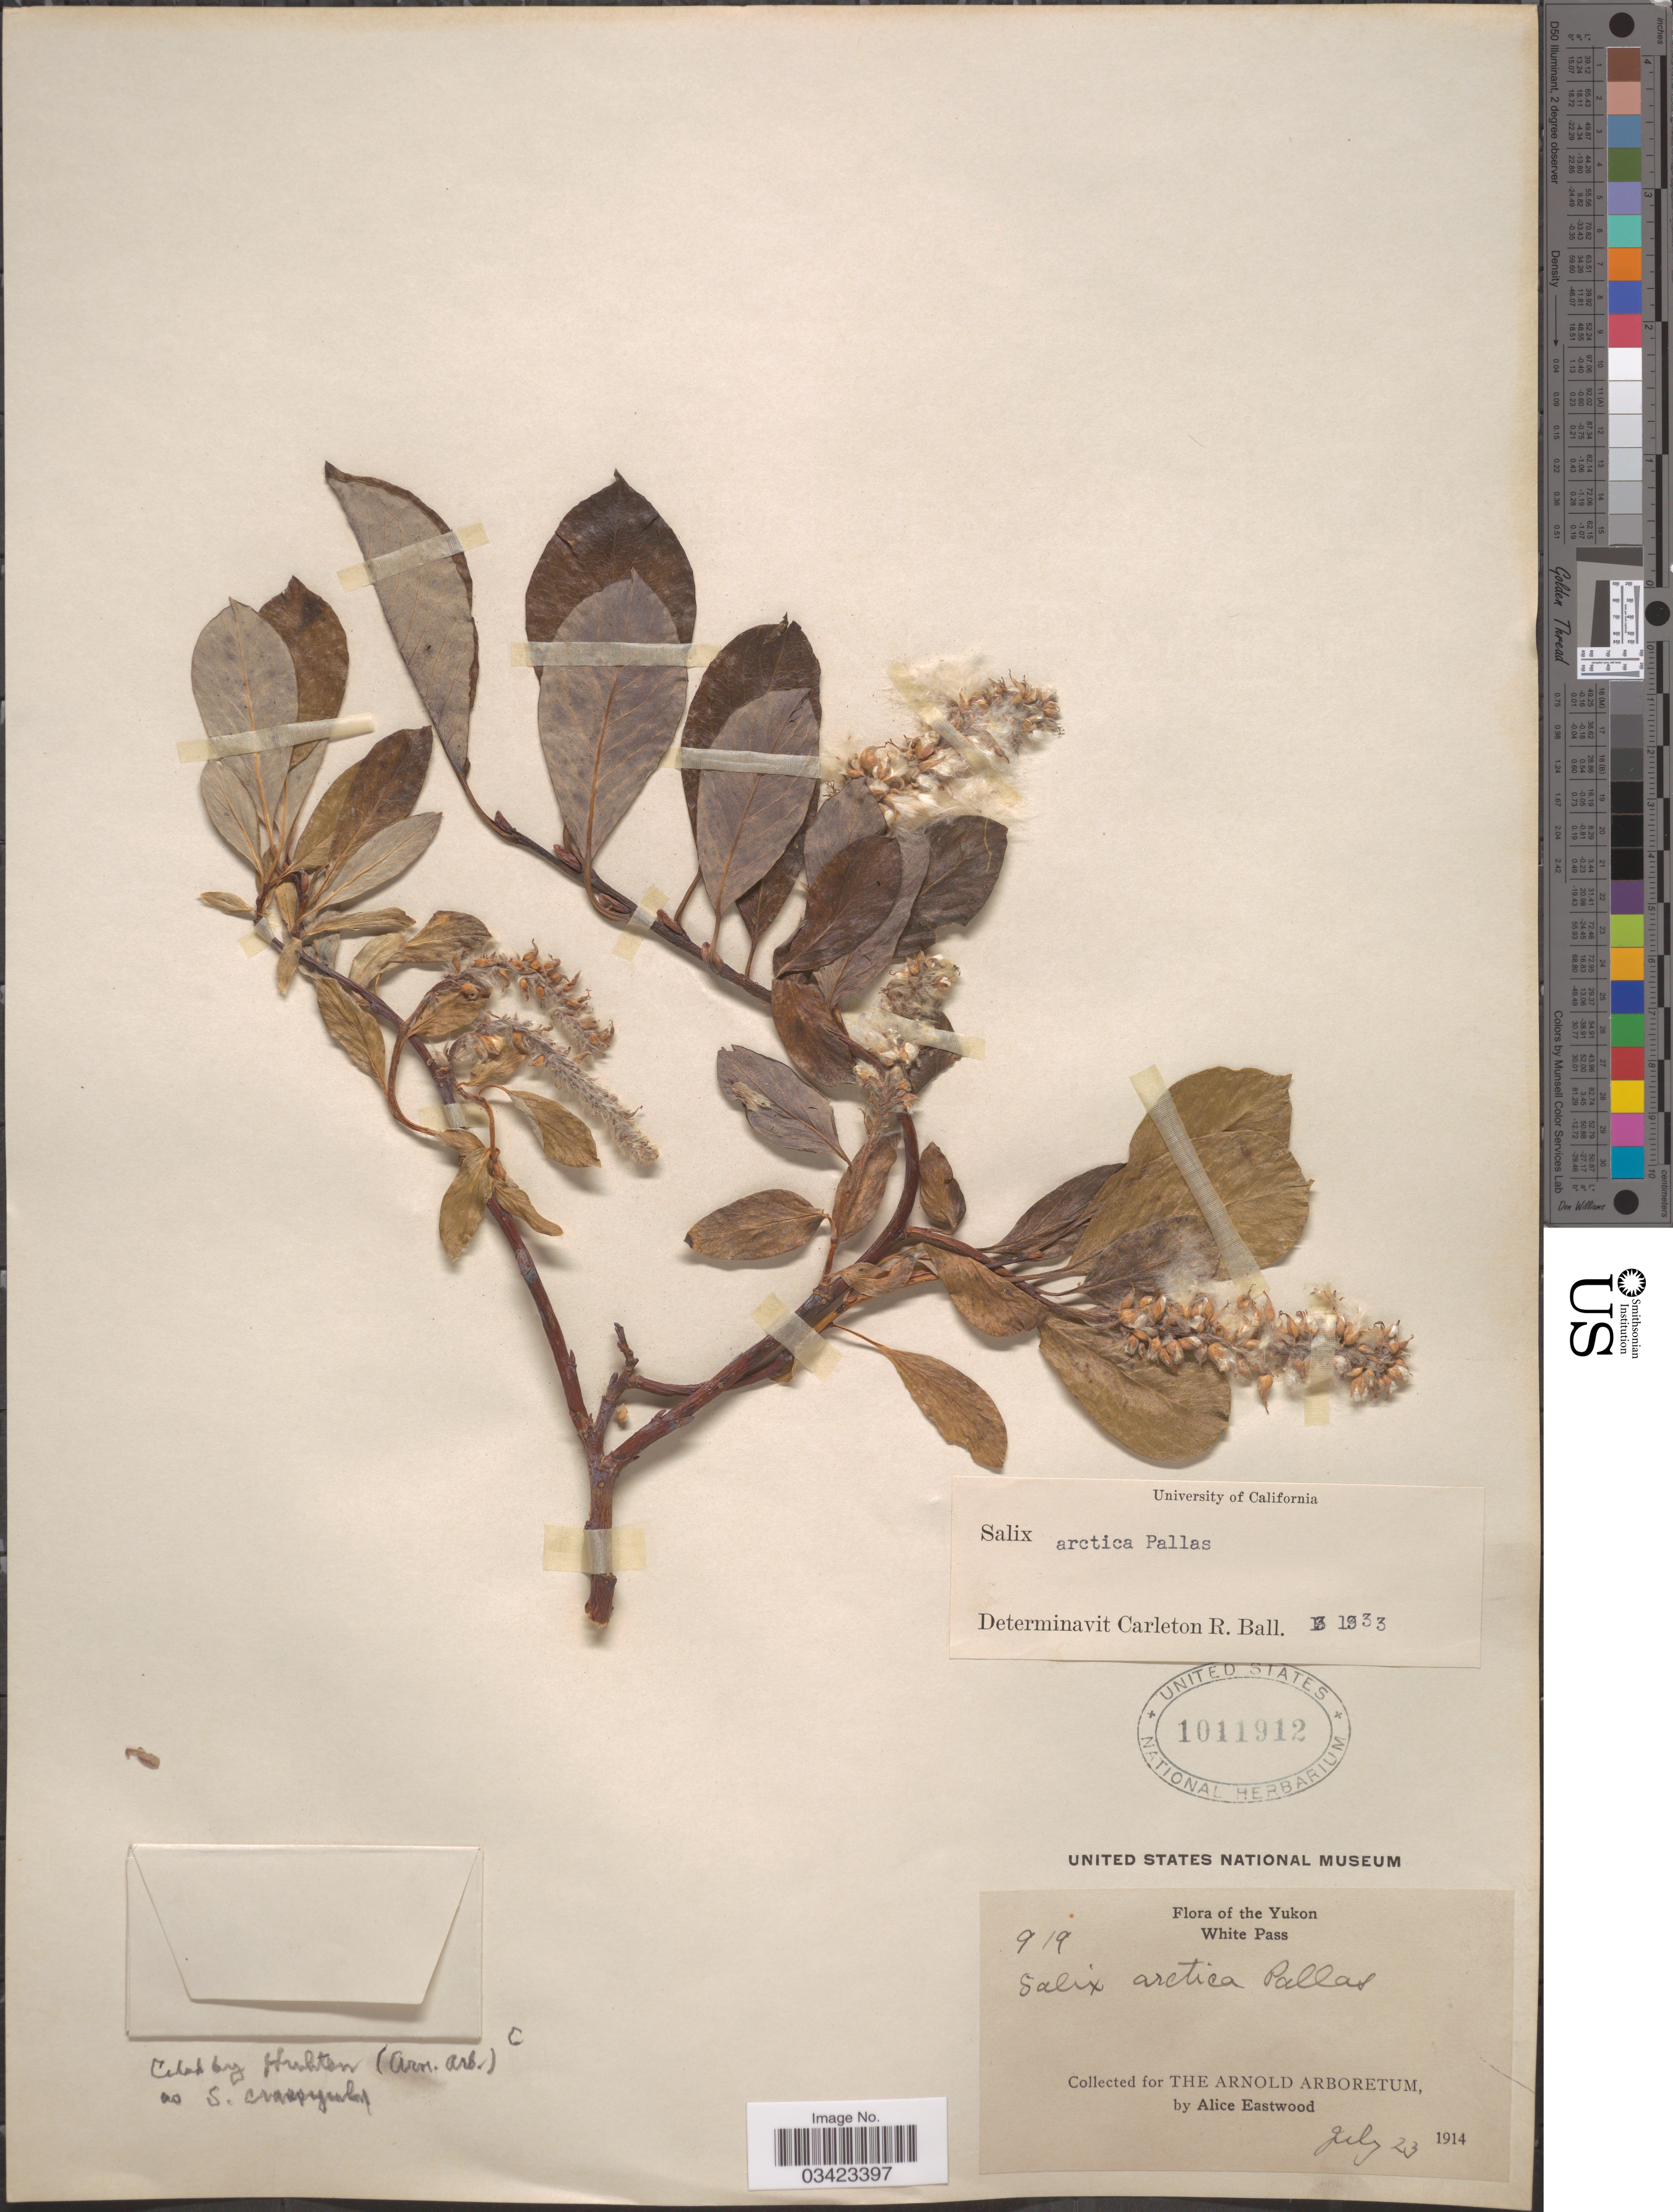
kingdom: Plantae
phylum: Tracheophyta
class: Magnoliopsida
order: Malpighiales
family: Salicaceae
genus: Salix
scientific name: Salix arctica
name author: Pall.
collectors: A. Eastwood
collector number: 919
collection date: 1914-07-23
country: Canada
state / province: Yukon Territory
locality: Yukon. White Pass.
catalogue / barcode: US 1011912